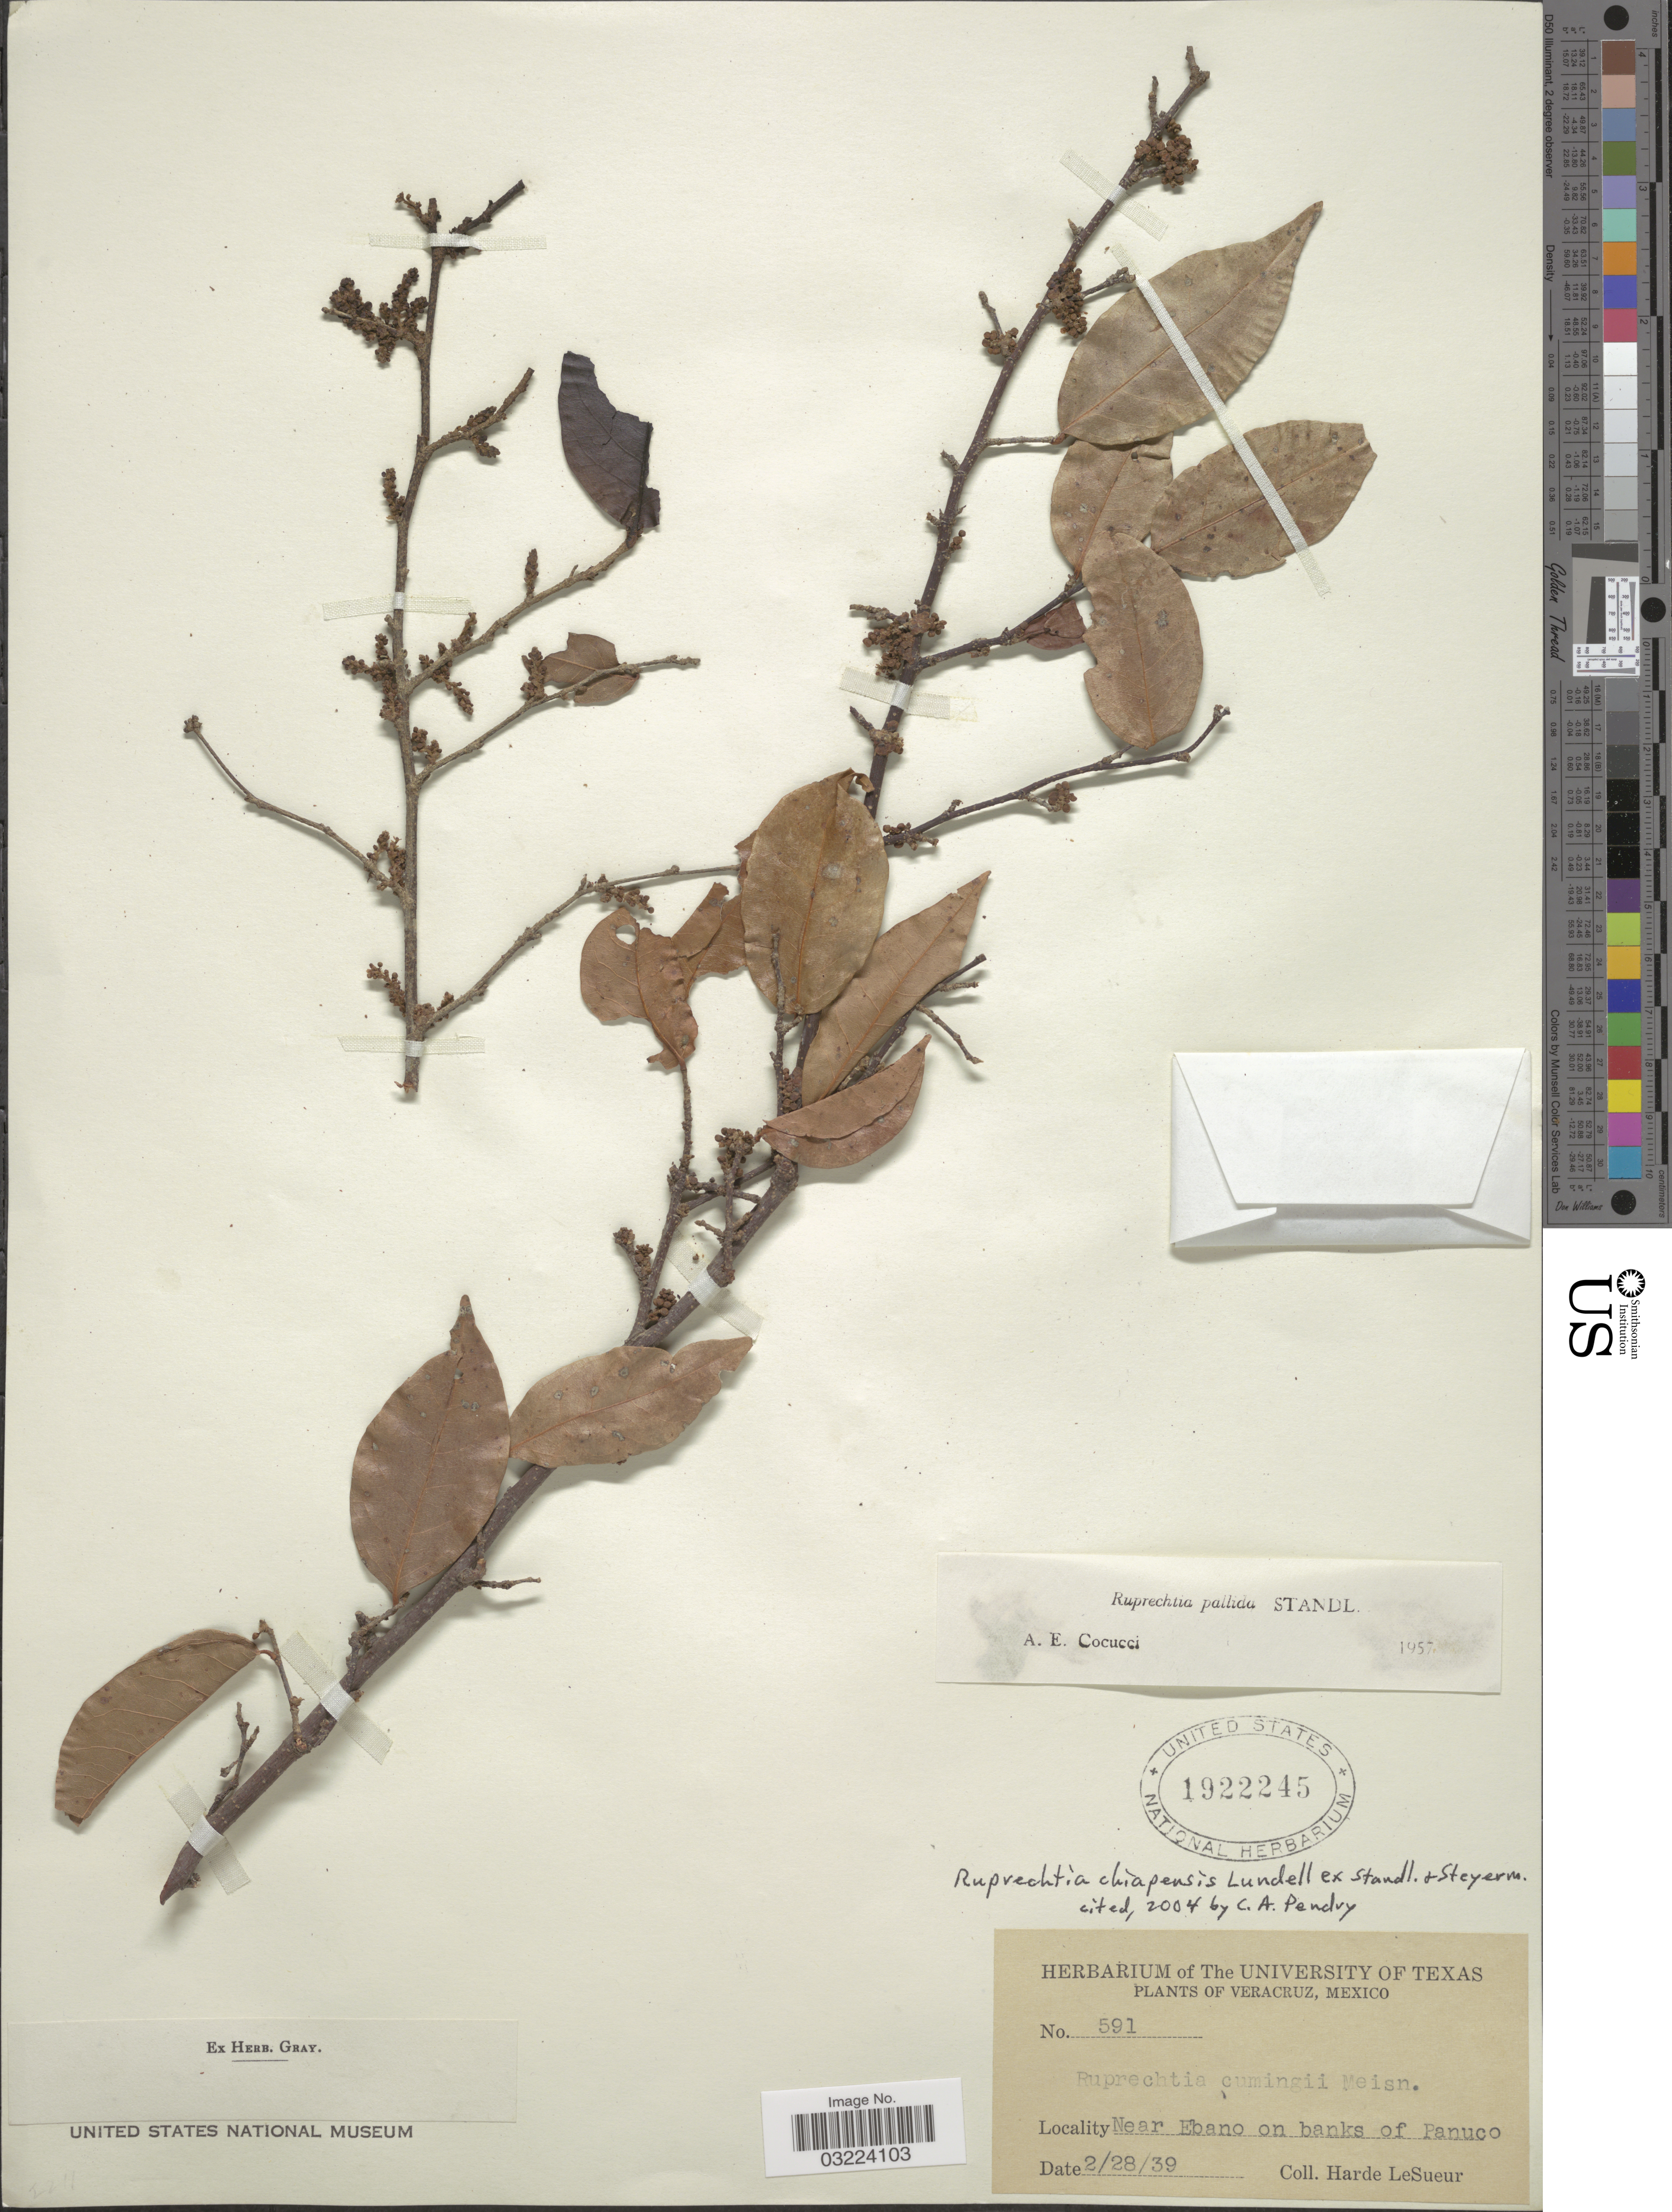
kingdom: Plantae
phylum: Tracheophyta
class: Magnoliopsida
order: Caryophyllales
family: Polygonaceae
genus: Ruprechtia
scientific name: Ruprechtia chiapensis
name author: Lundell ex Standl. & Steyerm.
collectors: H. LeSueur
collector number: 591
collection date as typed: Transcribed d/m/y: 28/2/39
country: Mexico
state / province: Veracruz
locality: Veracruz, Near Ebano on banks of Panuco.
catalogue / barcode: US 1922245